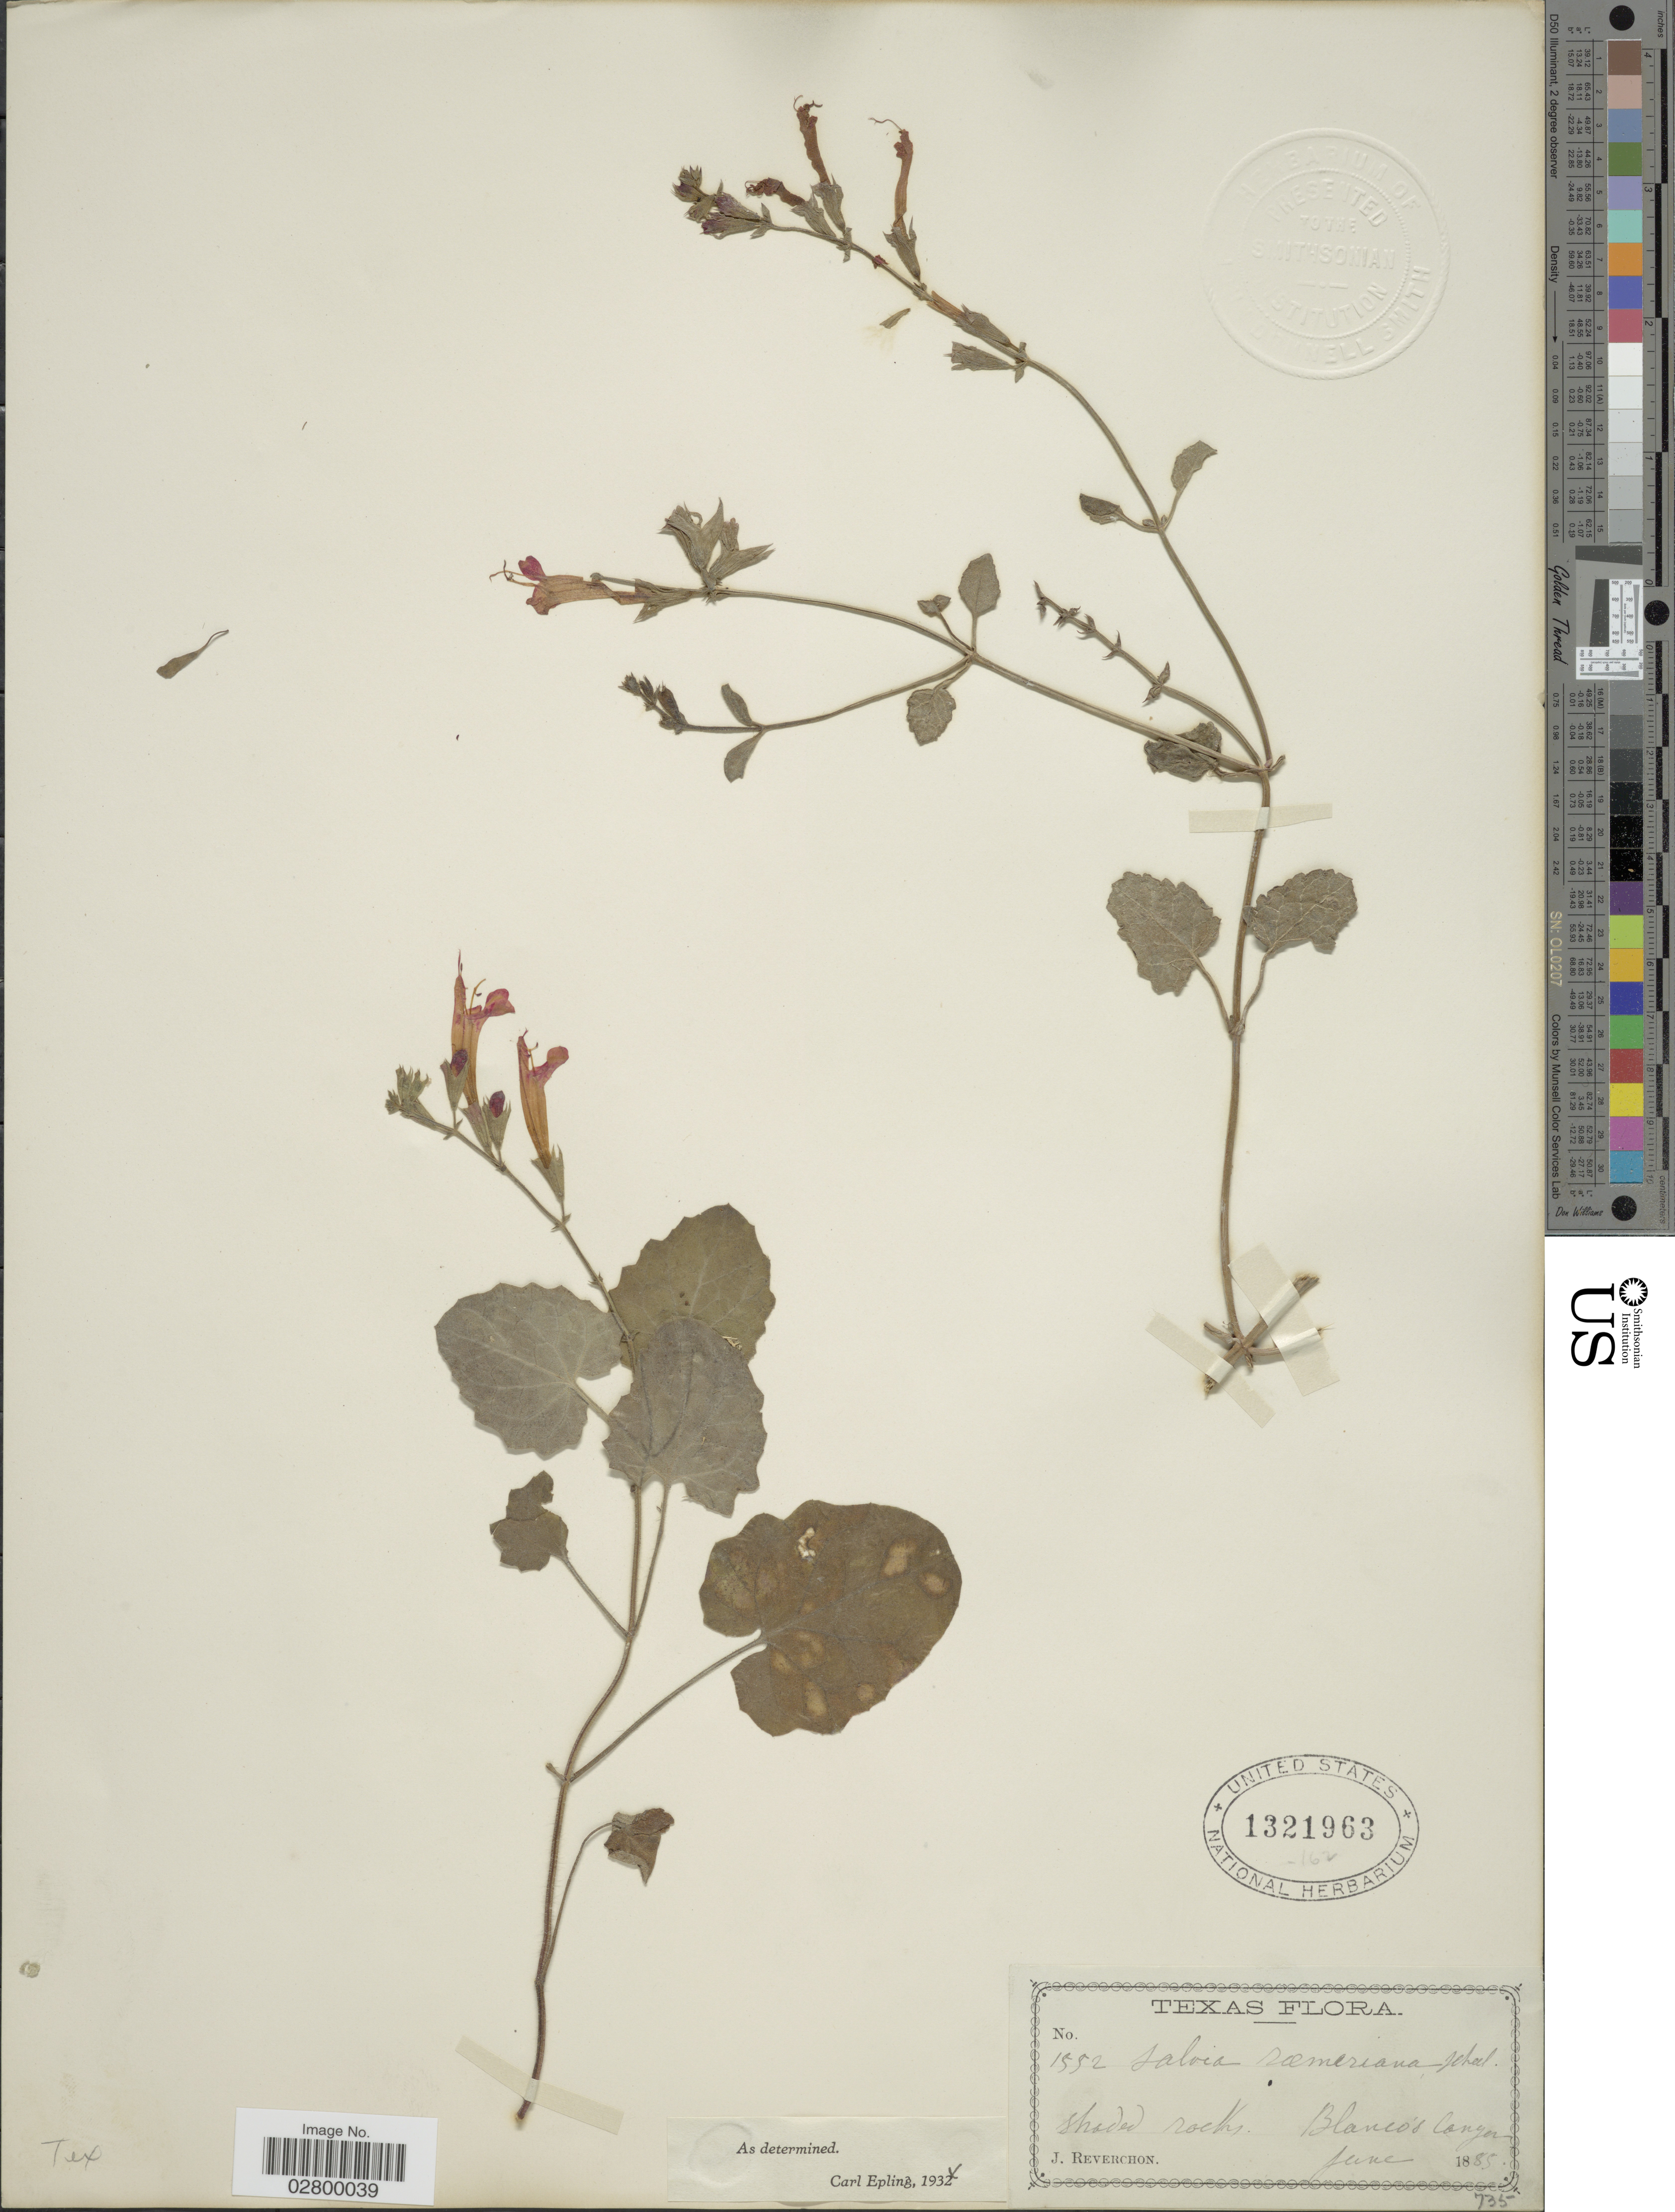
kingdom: Plantae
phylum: Tracheophyta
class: Magnoliopsida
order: Lamiales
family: Lamiaceae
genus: Salvia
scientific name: Salvia roemeriana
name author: Scheele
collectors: J. Reverchon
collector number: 1552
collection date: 1885-06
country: United States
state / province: Texas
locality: Shaded rocks. Blanco's Canyon.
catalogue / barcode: US 1321963